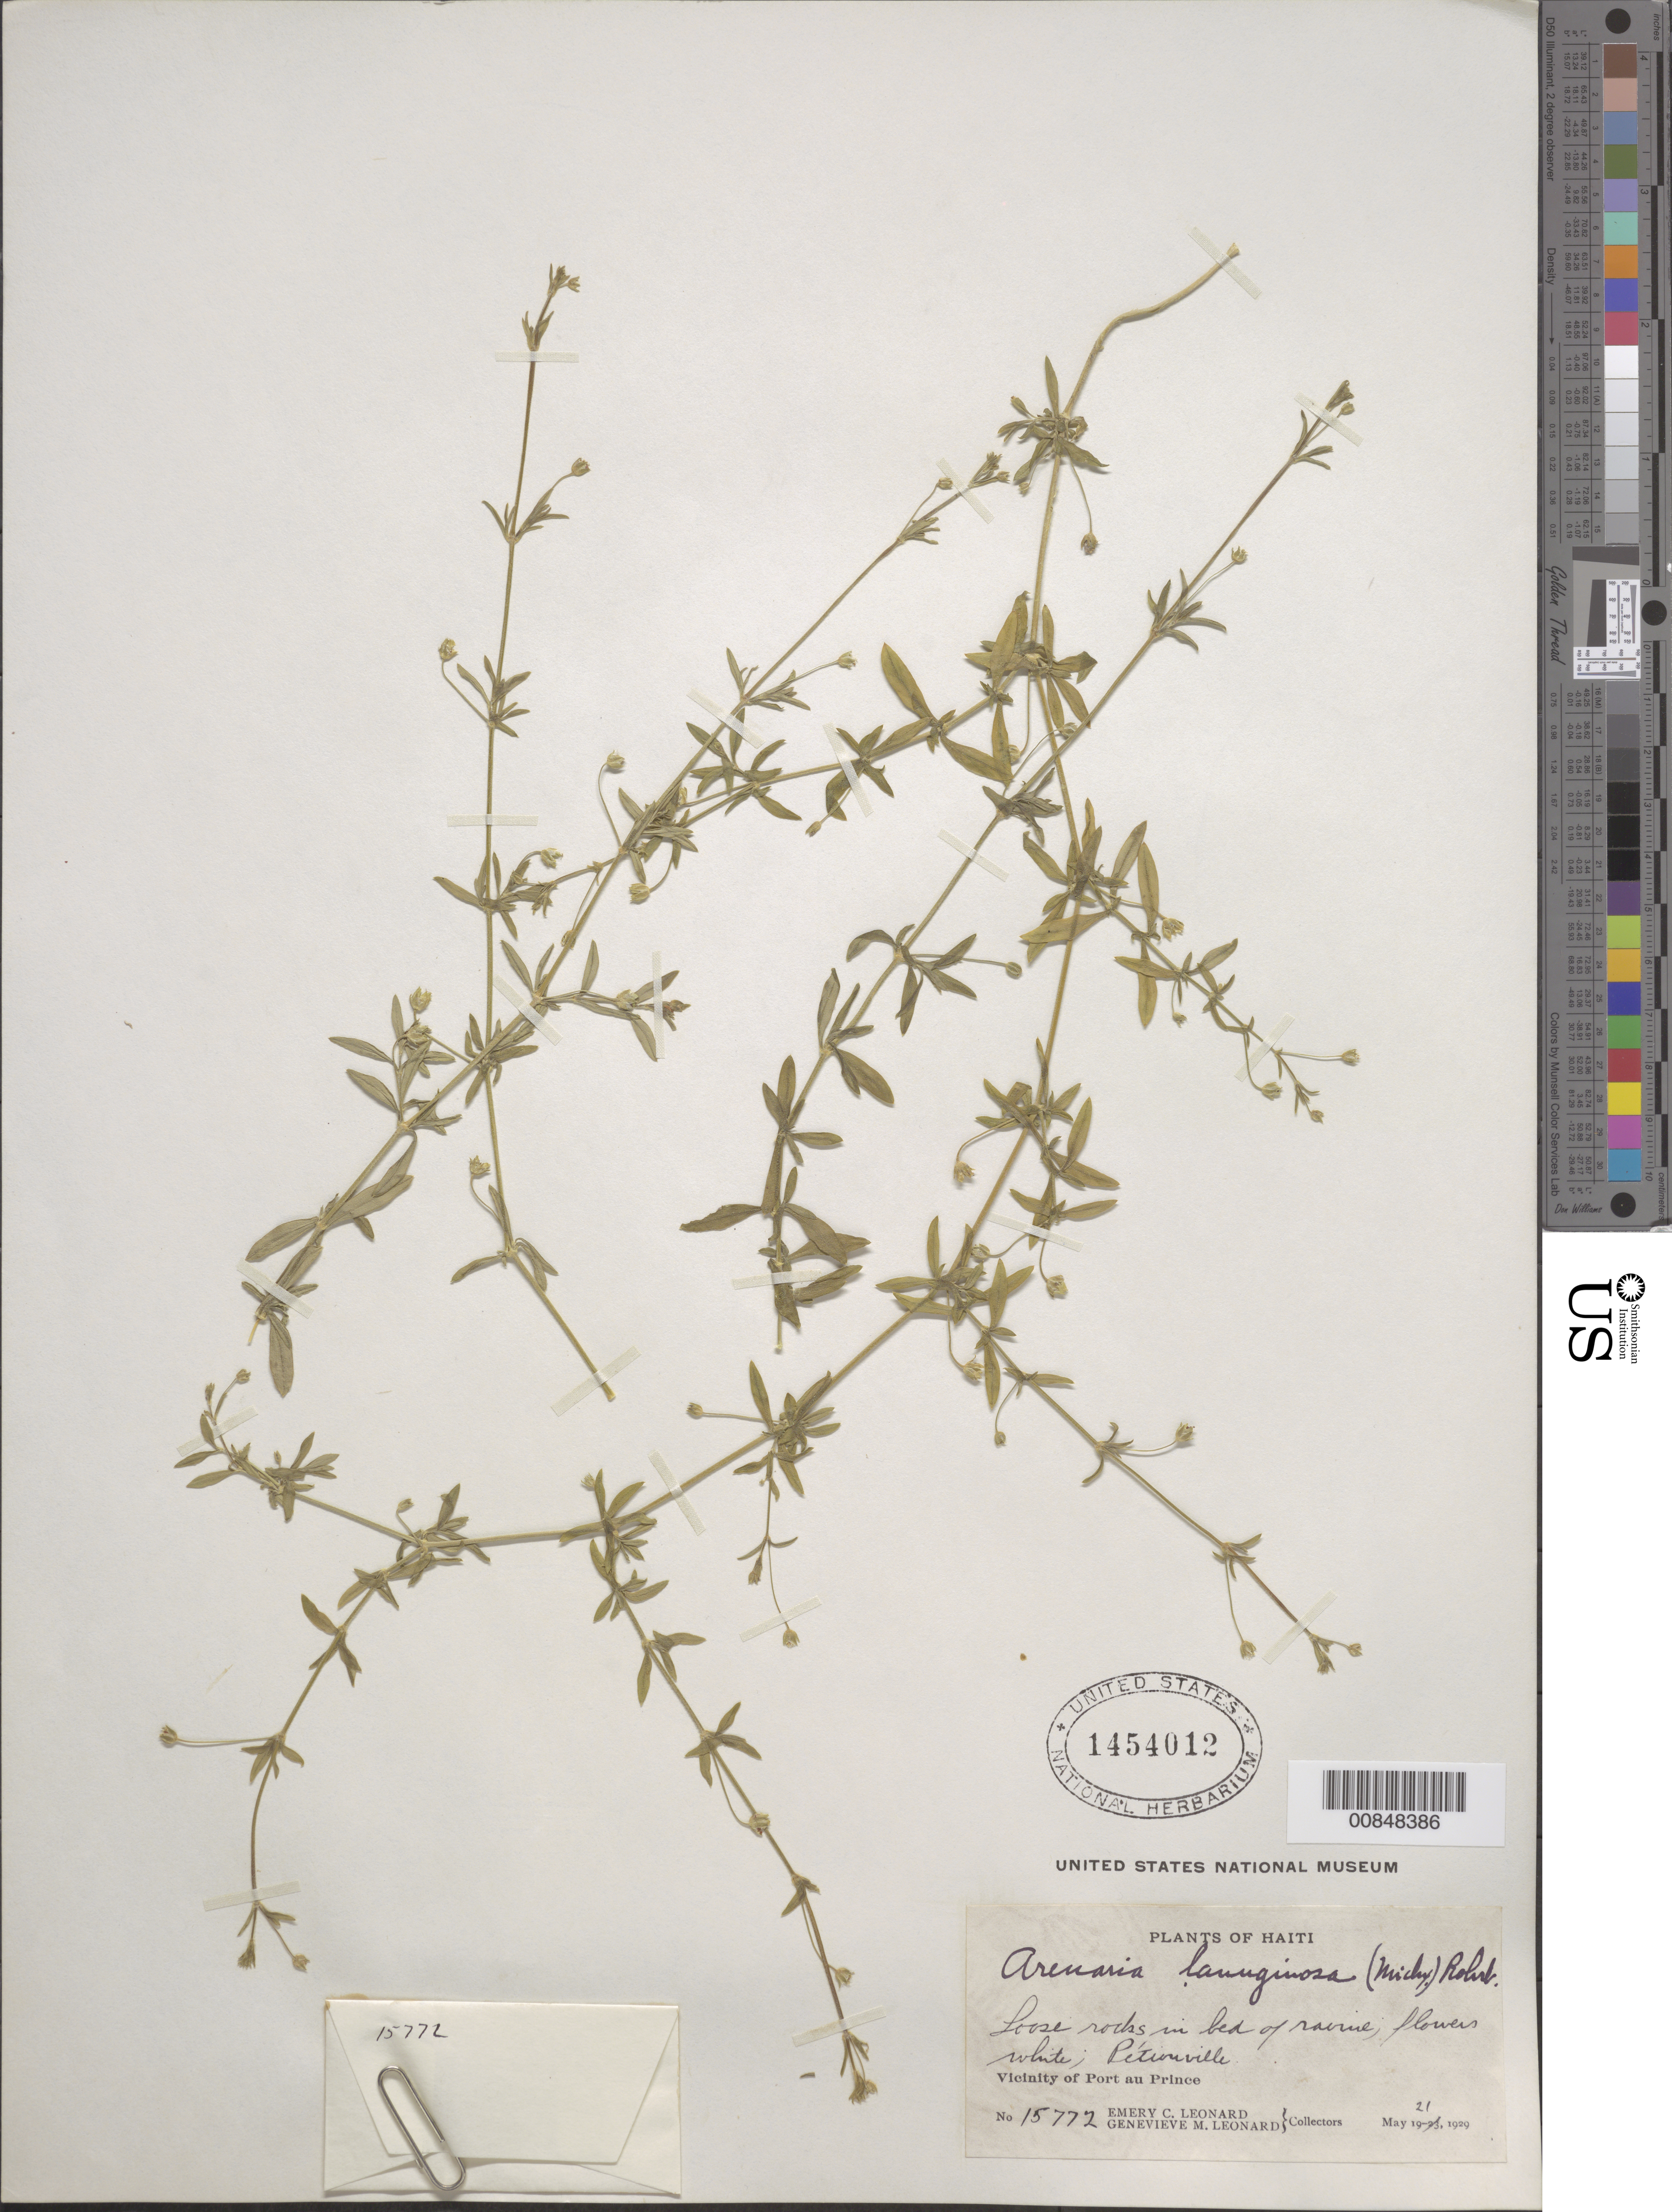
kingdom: Plantae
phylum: Tracheophyta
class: Magnoliopsida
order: Caryophyllales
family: Caryophyllaceae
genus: Arenaria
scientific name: Arenaria lanuginosa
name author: (Michx.) Rohrb.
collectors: E. C. Leonard & G. M. Leonard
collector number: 15772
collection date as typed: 21 May 1929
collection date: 1929-05-21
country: Haiti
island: Hispaniola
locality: Vicinity of Port au Prince. Pétionville.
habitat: Loose rocks in bed of ravine.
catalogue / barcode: US 1454012